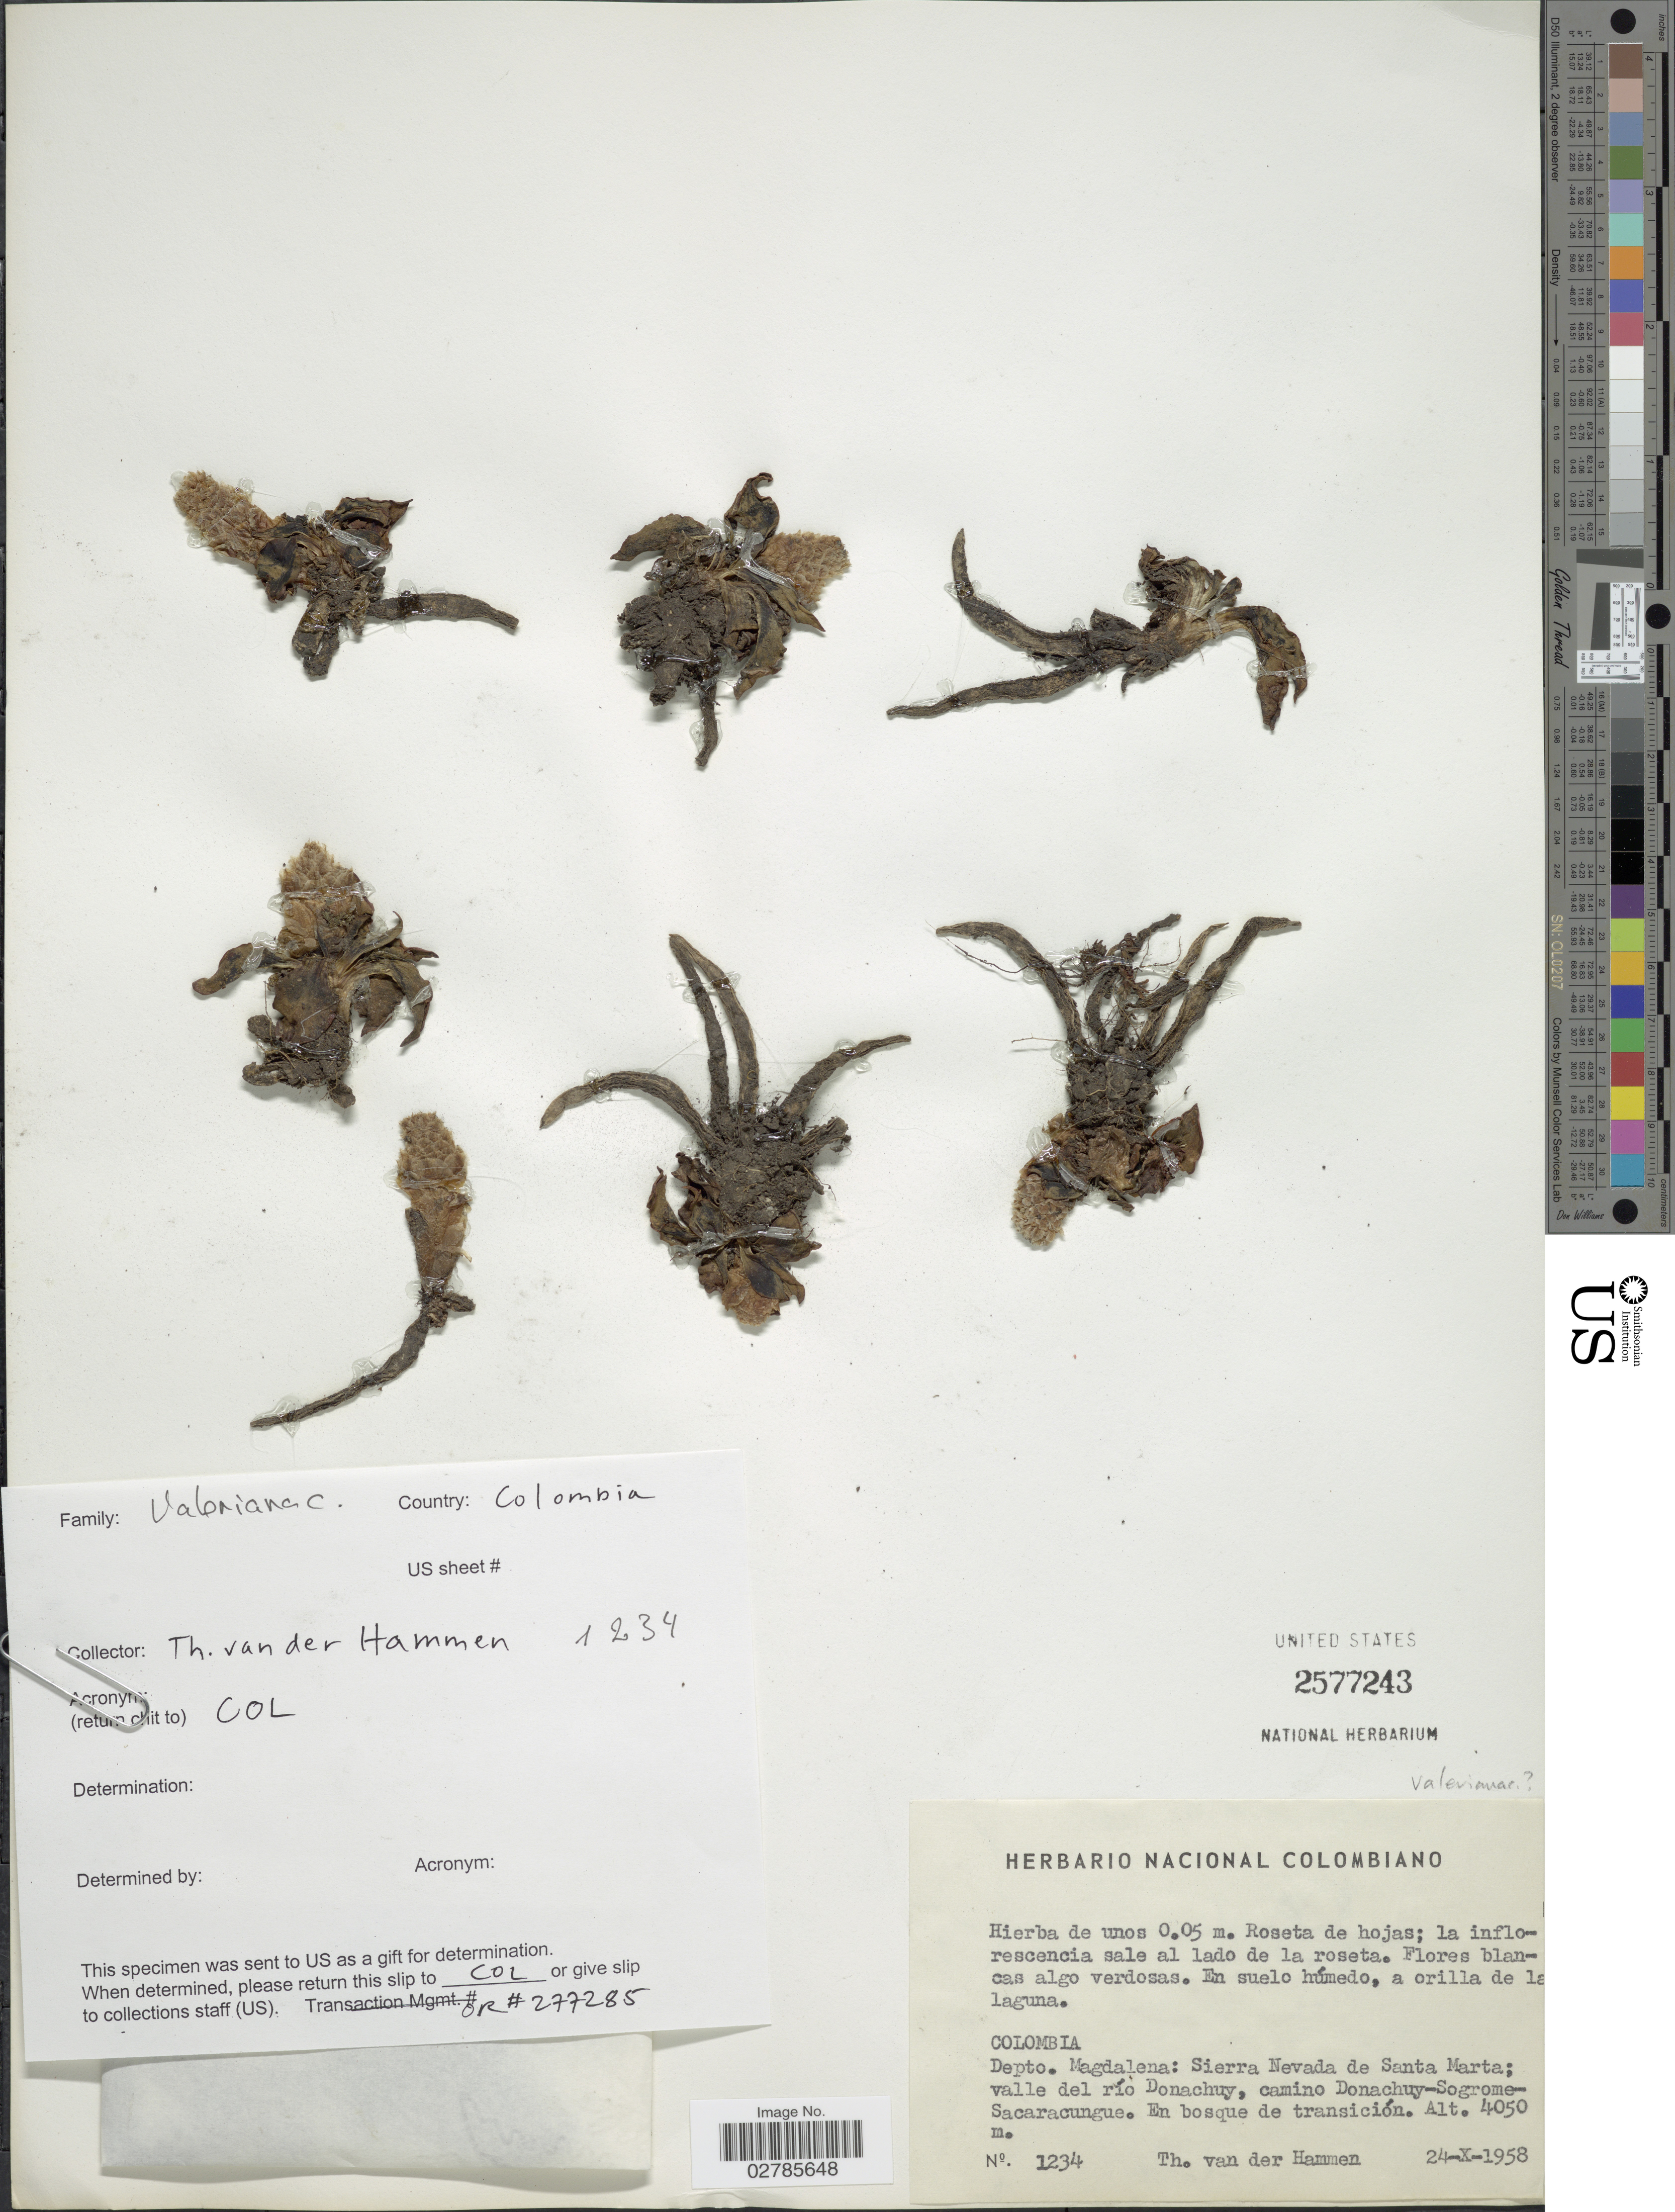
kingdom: Plantae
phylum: Tracheophyta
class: Magnoliopsida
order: Dipsacales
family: Caprifoliaceae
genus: Valeriana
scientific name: Valeriana sp.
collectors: T. Van der Hammen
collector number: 1234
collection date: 1958-10-24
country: Colombia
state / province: Magdalena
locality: Depto. Magdalena: Sierra Nevada de Santa Marta: valle del río Donachuy, camino Donachuy-Sogrome-Sacaracungue.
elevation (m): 4050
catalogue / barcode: US 2577243